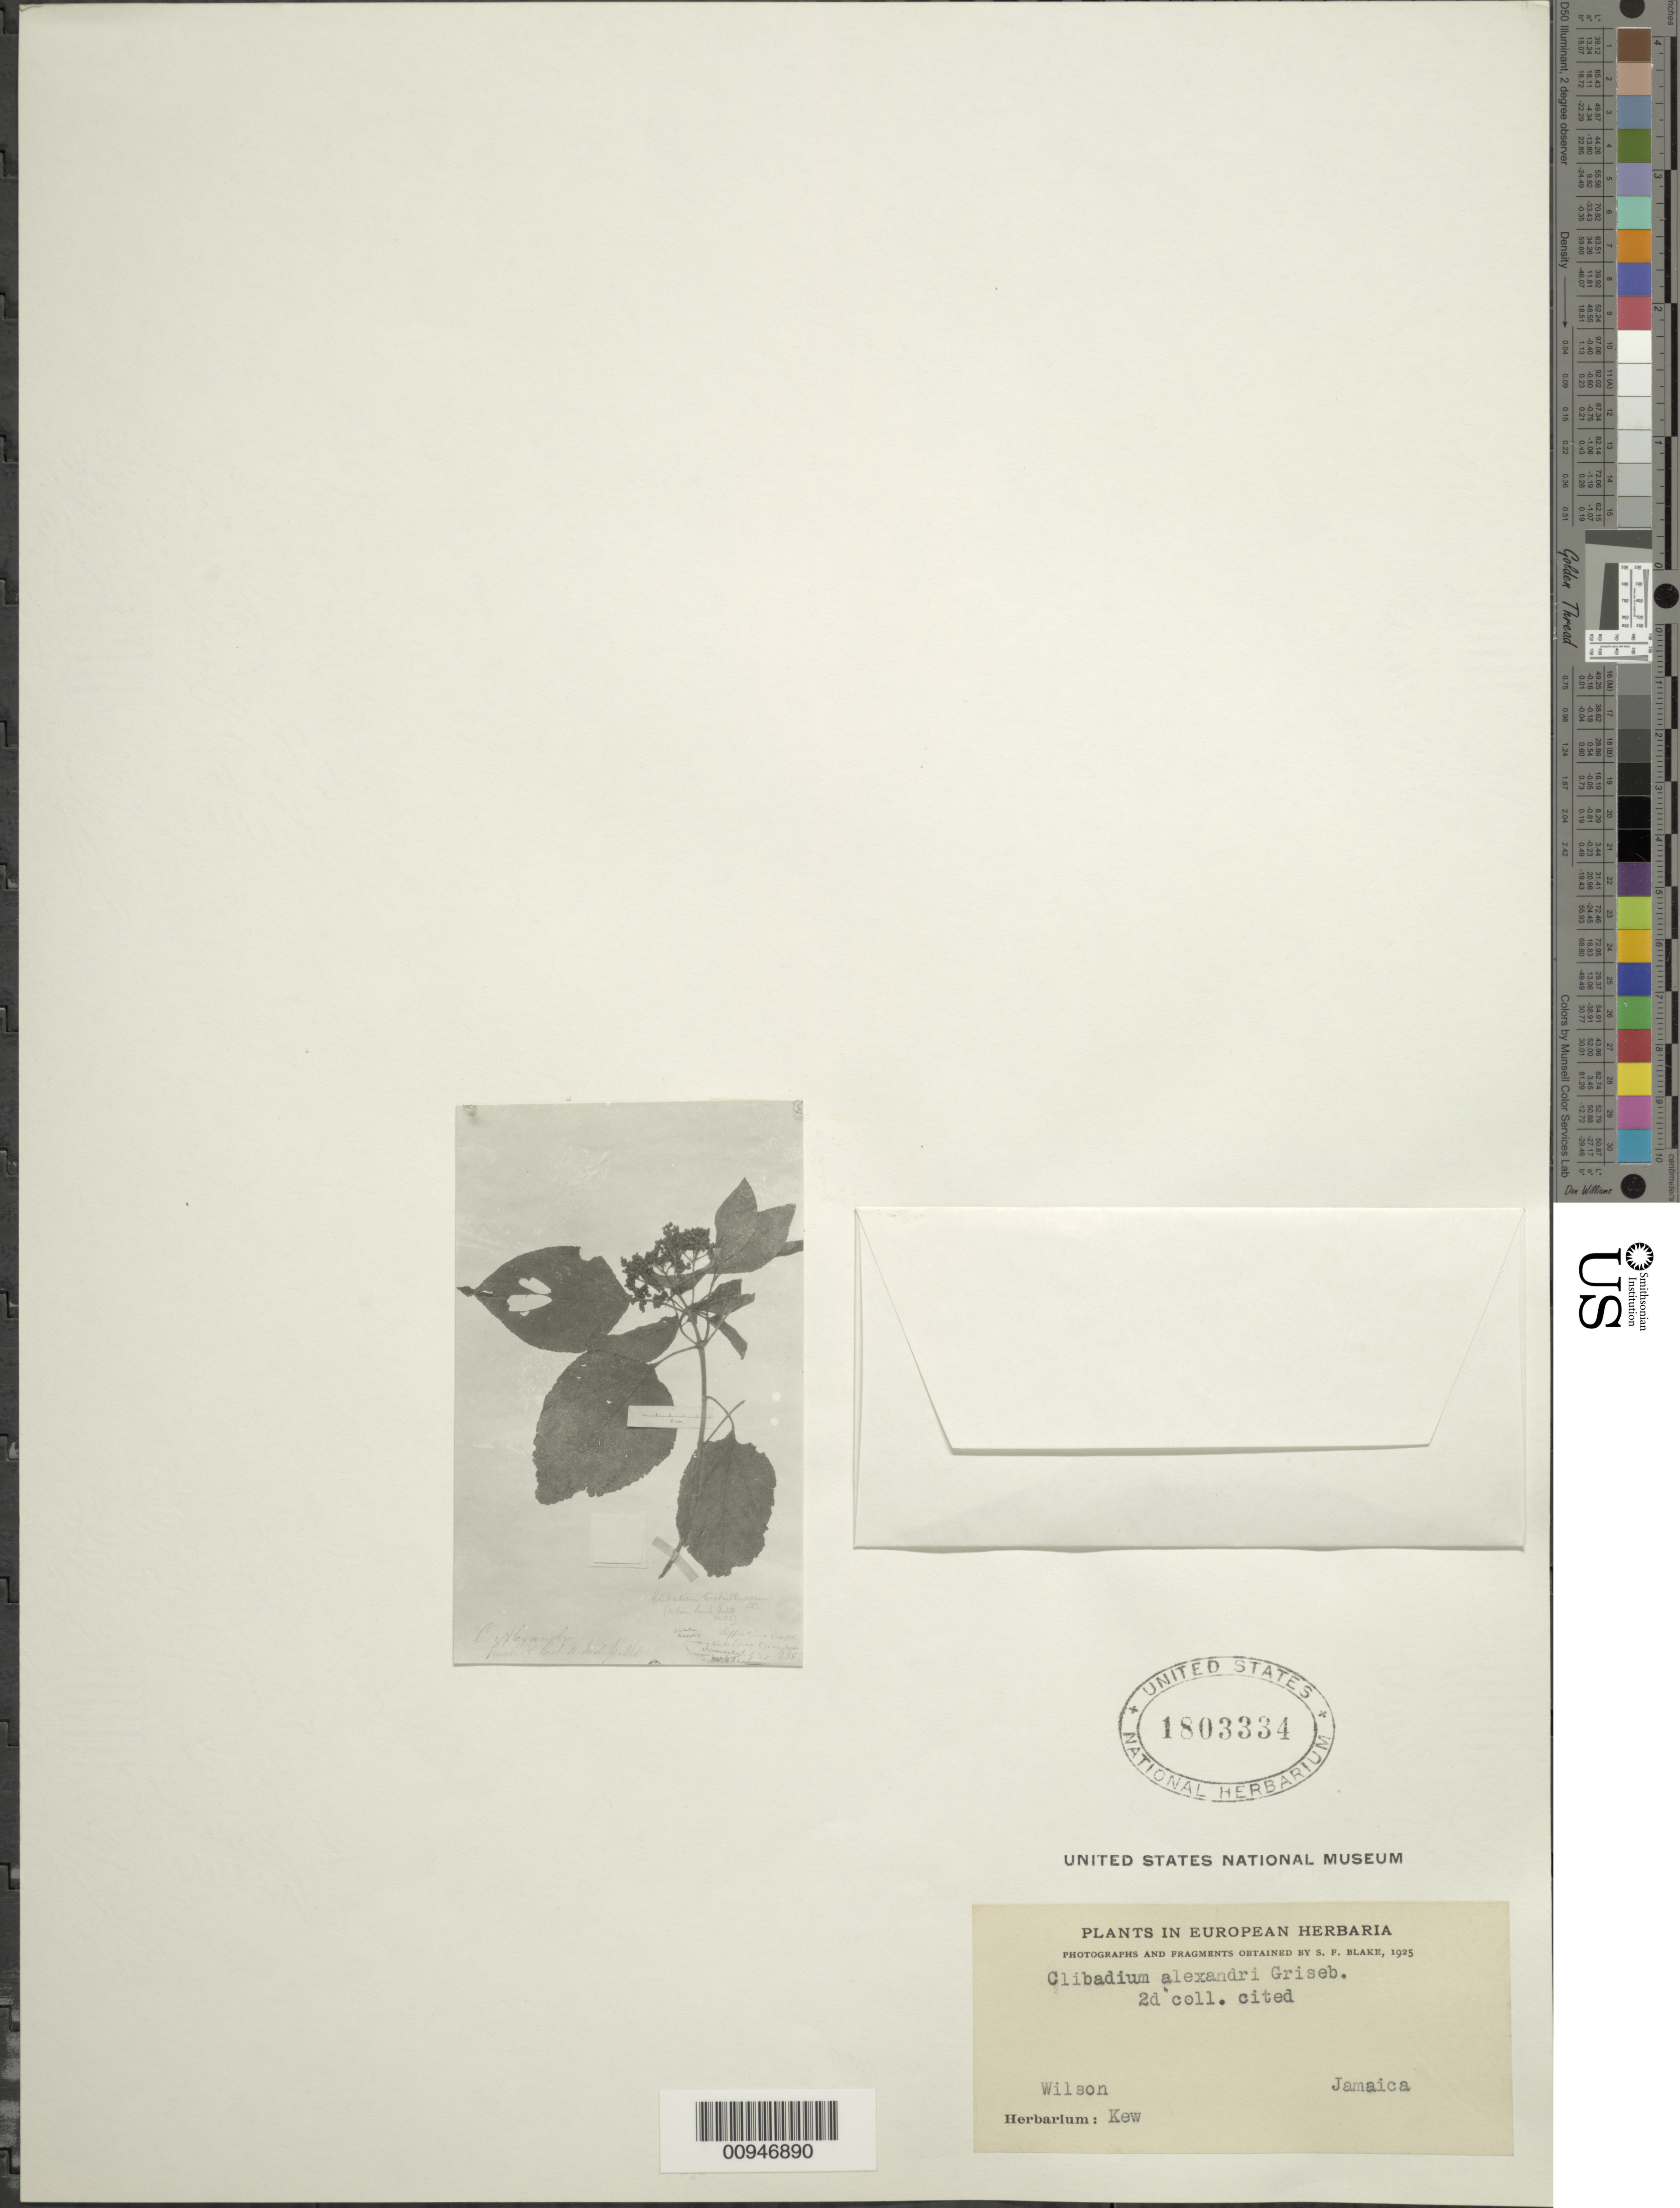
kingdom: Plantae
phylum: Tracheophyta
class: Magnoliopsida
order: Asterales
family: Asteraceae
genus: Clibadium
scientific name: Clibadium terebinthinaceum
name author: (Sw.) DC.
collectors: -- Wilson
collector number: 238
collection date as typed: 1925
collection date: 1925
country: Jamaica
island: Jamaica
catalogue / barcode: US 1803334